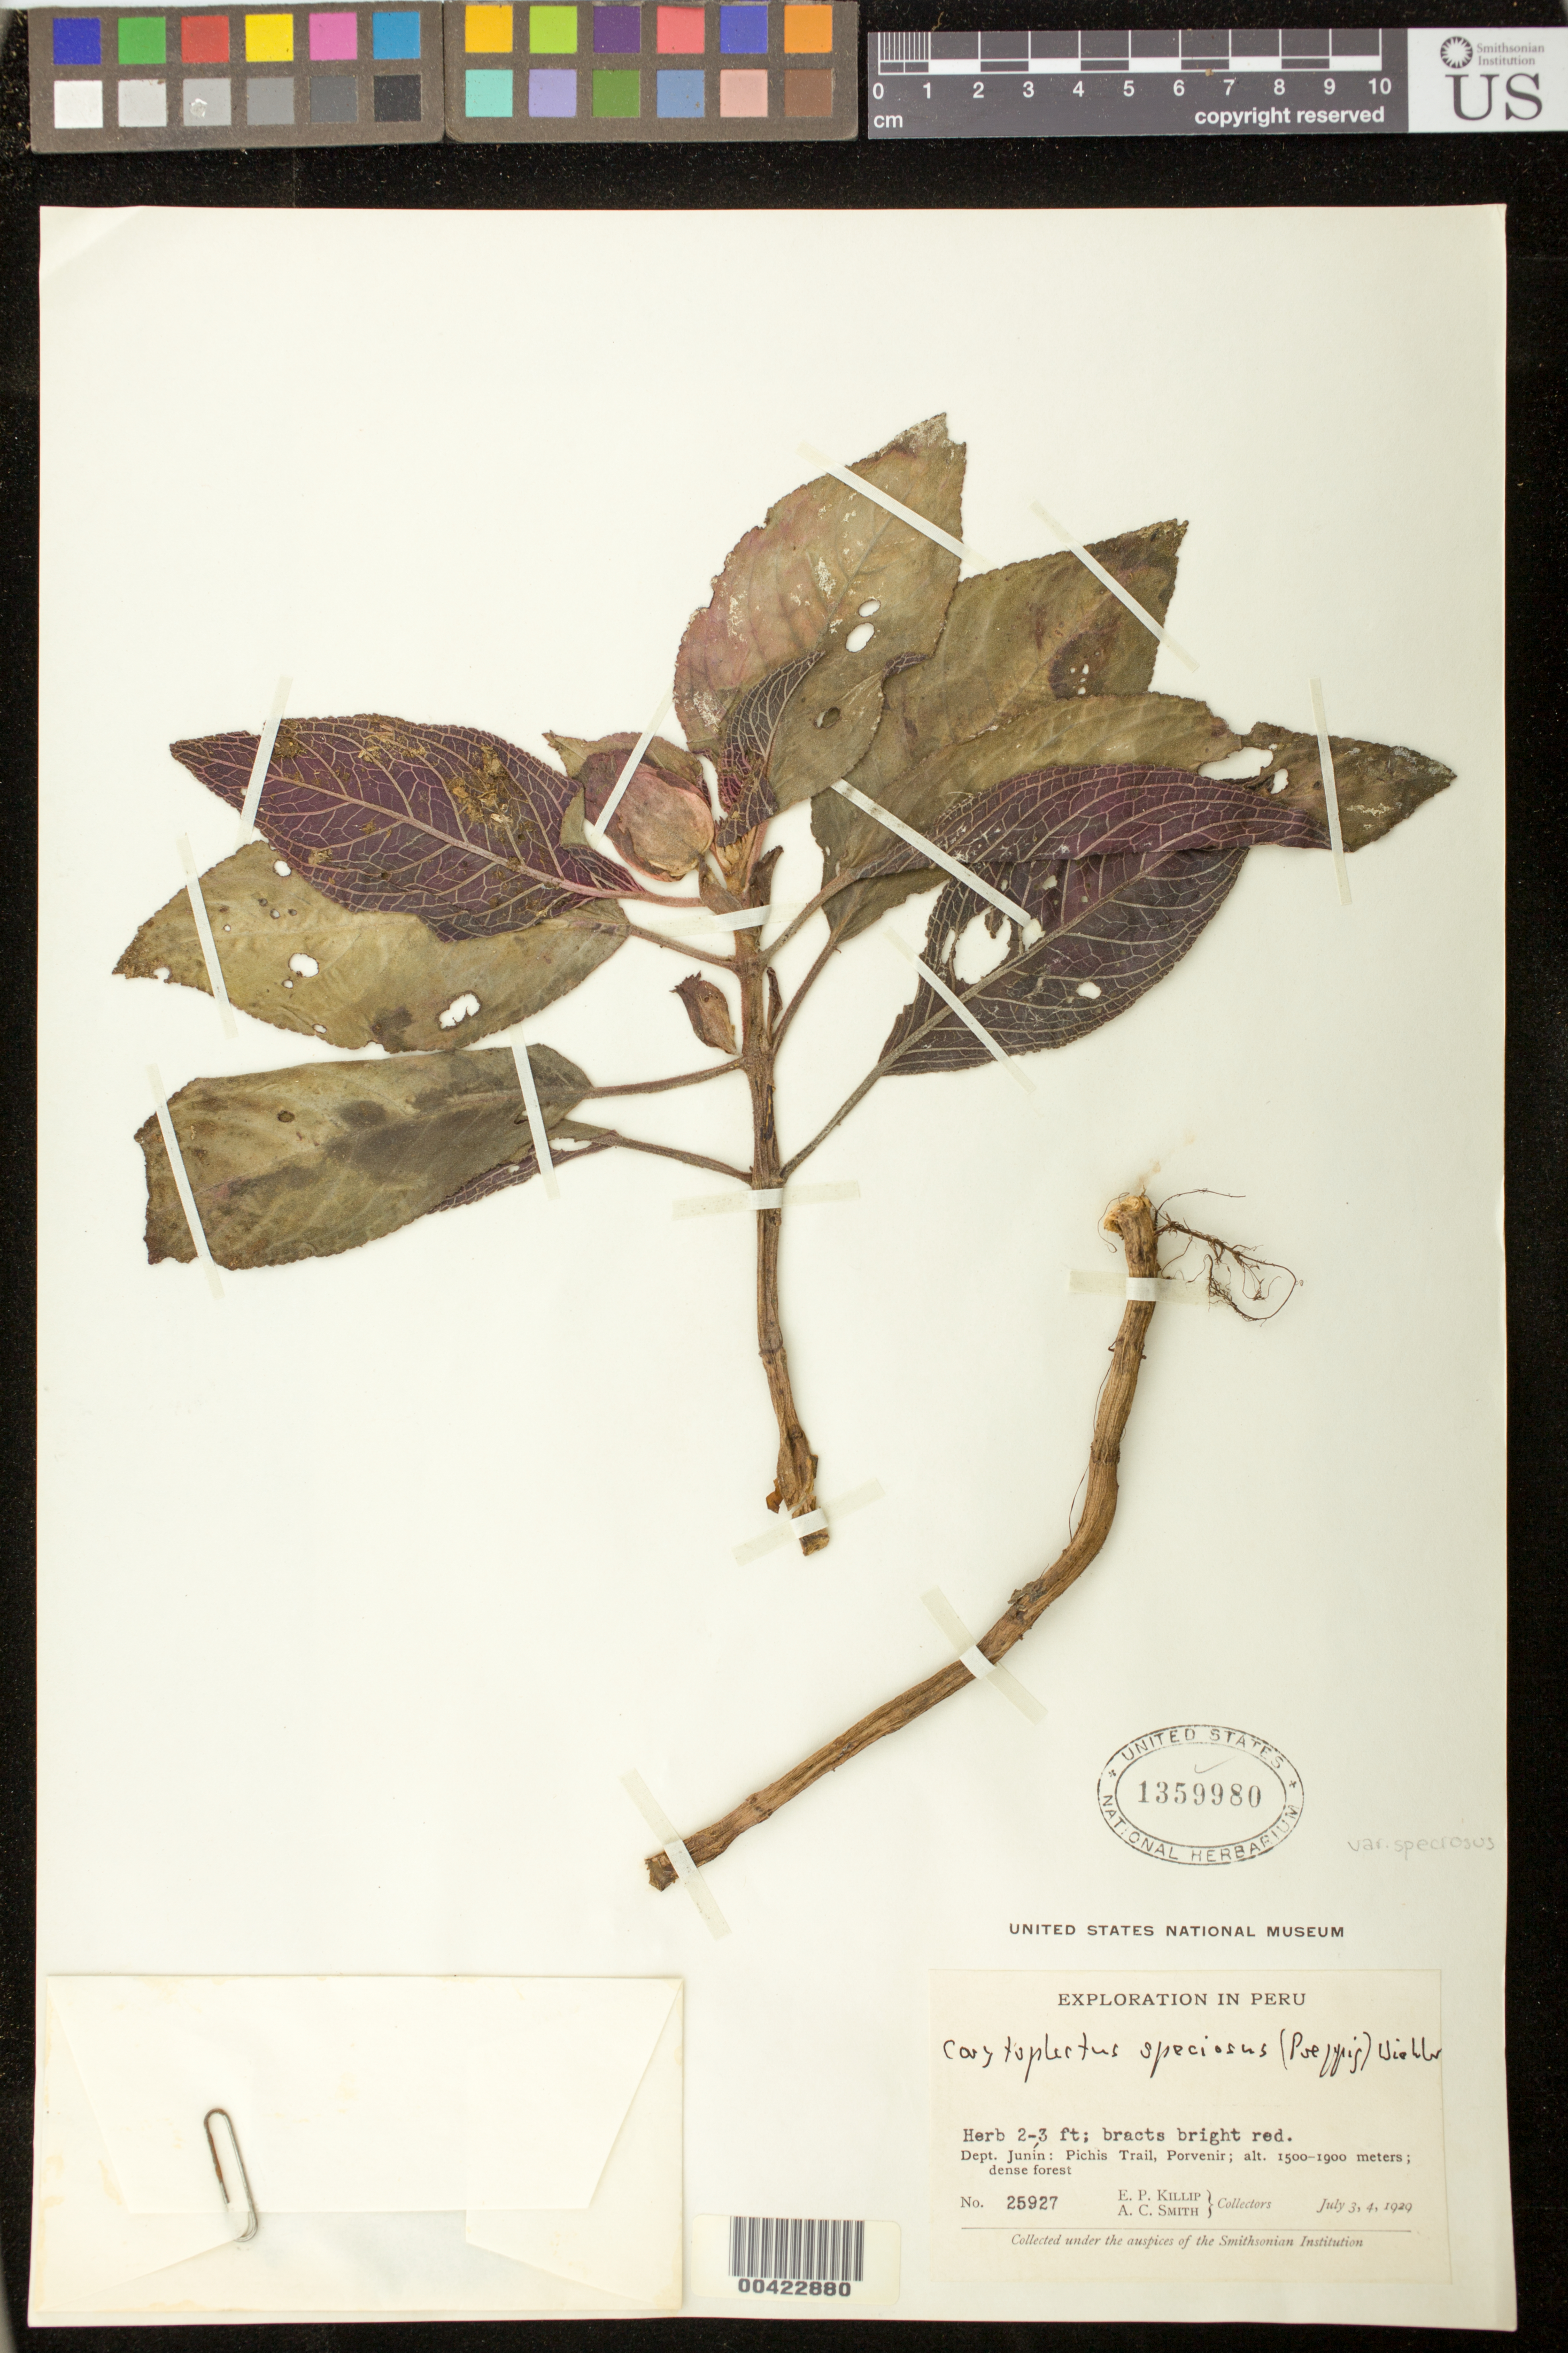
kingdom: Plantae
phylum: Tracheophyta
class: Magnoliopsida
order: Lamiales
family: Gesneriaceae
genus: Corytoplectus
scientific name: Corytoplectus speciosus var. speciosus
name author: (Poepp.) Wiehler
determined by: Skog, Laurence E.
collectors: E. P. Killip & A. C. Smith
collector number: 25927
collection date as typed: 3-4 Jul 1929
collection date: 1929-07-03/1929-07-04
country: Peru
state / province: Junín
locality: Pichis Trail, Porvenir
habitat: Dense forest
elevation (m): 1500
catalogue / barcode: US 1359980